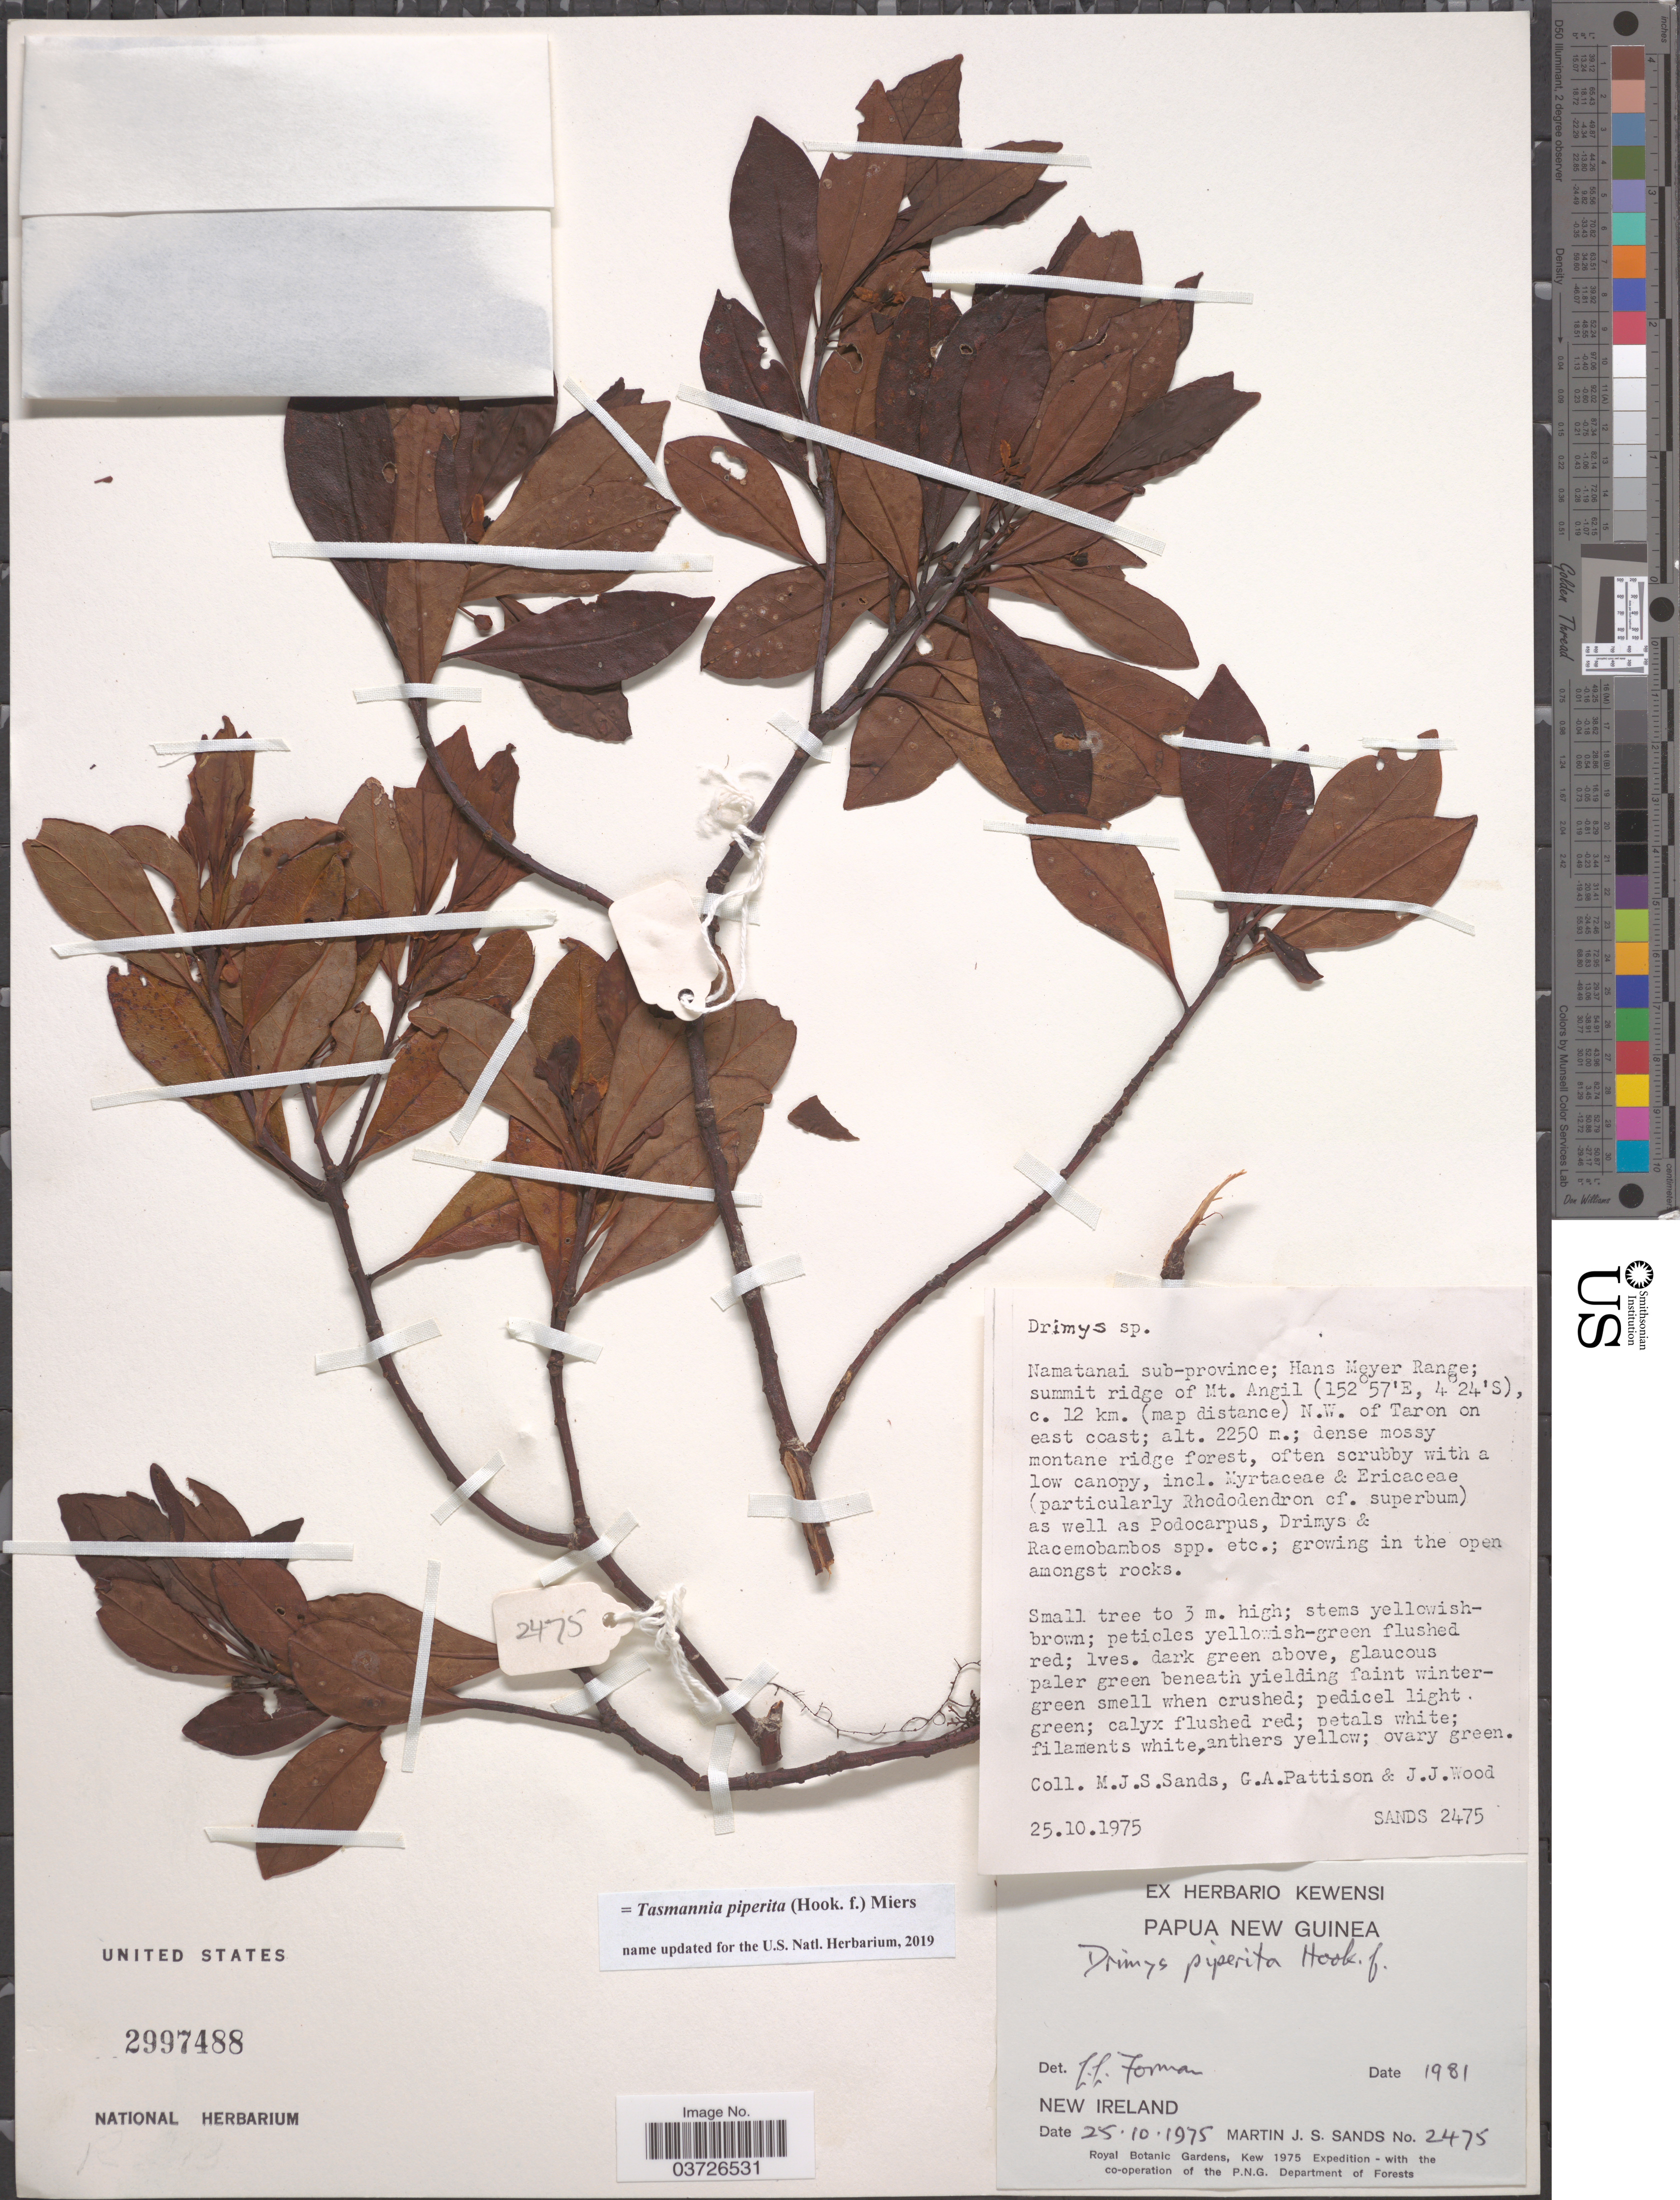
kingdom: Plantae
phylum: Tracheophyta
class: Magnoliopsida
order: Canellales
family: Winteraceae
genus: Tasmannia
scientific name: Tasmannia piperita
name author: (Hook. f.) Miers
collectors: M. Sands, G. Pattison & J. Wood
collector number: SANDS2475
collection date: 1975-10-25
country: Papua New Guinea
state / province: New Ireland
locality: Namatanai sub-province; Hans Meyer Range; summit ridge of Mt. Angil, c. 12 km. (map distance) N.W. of Taron on east coast.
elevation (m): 2250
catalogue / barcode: US 2997488